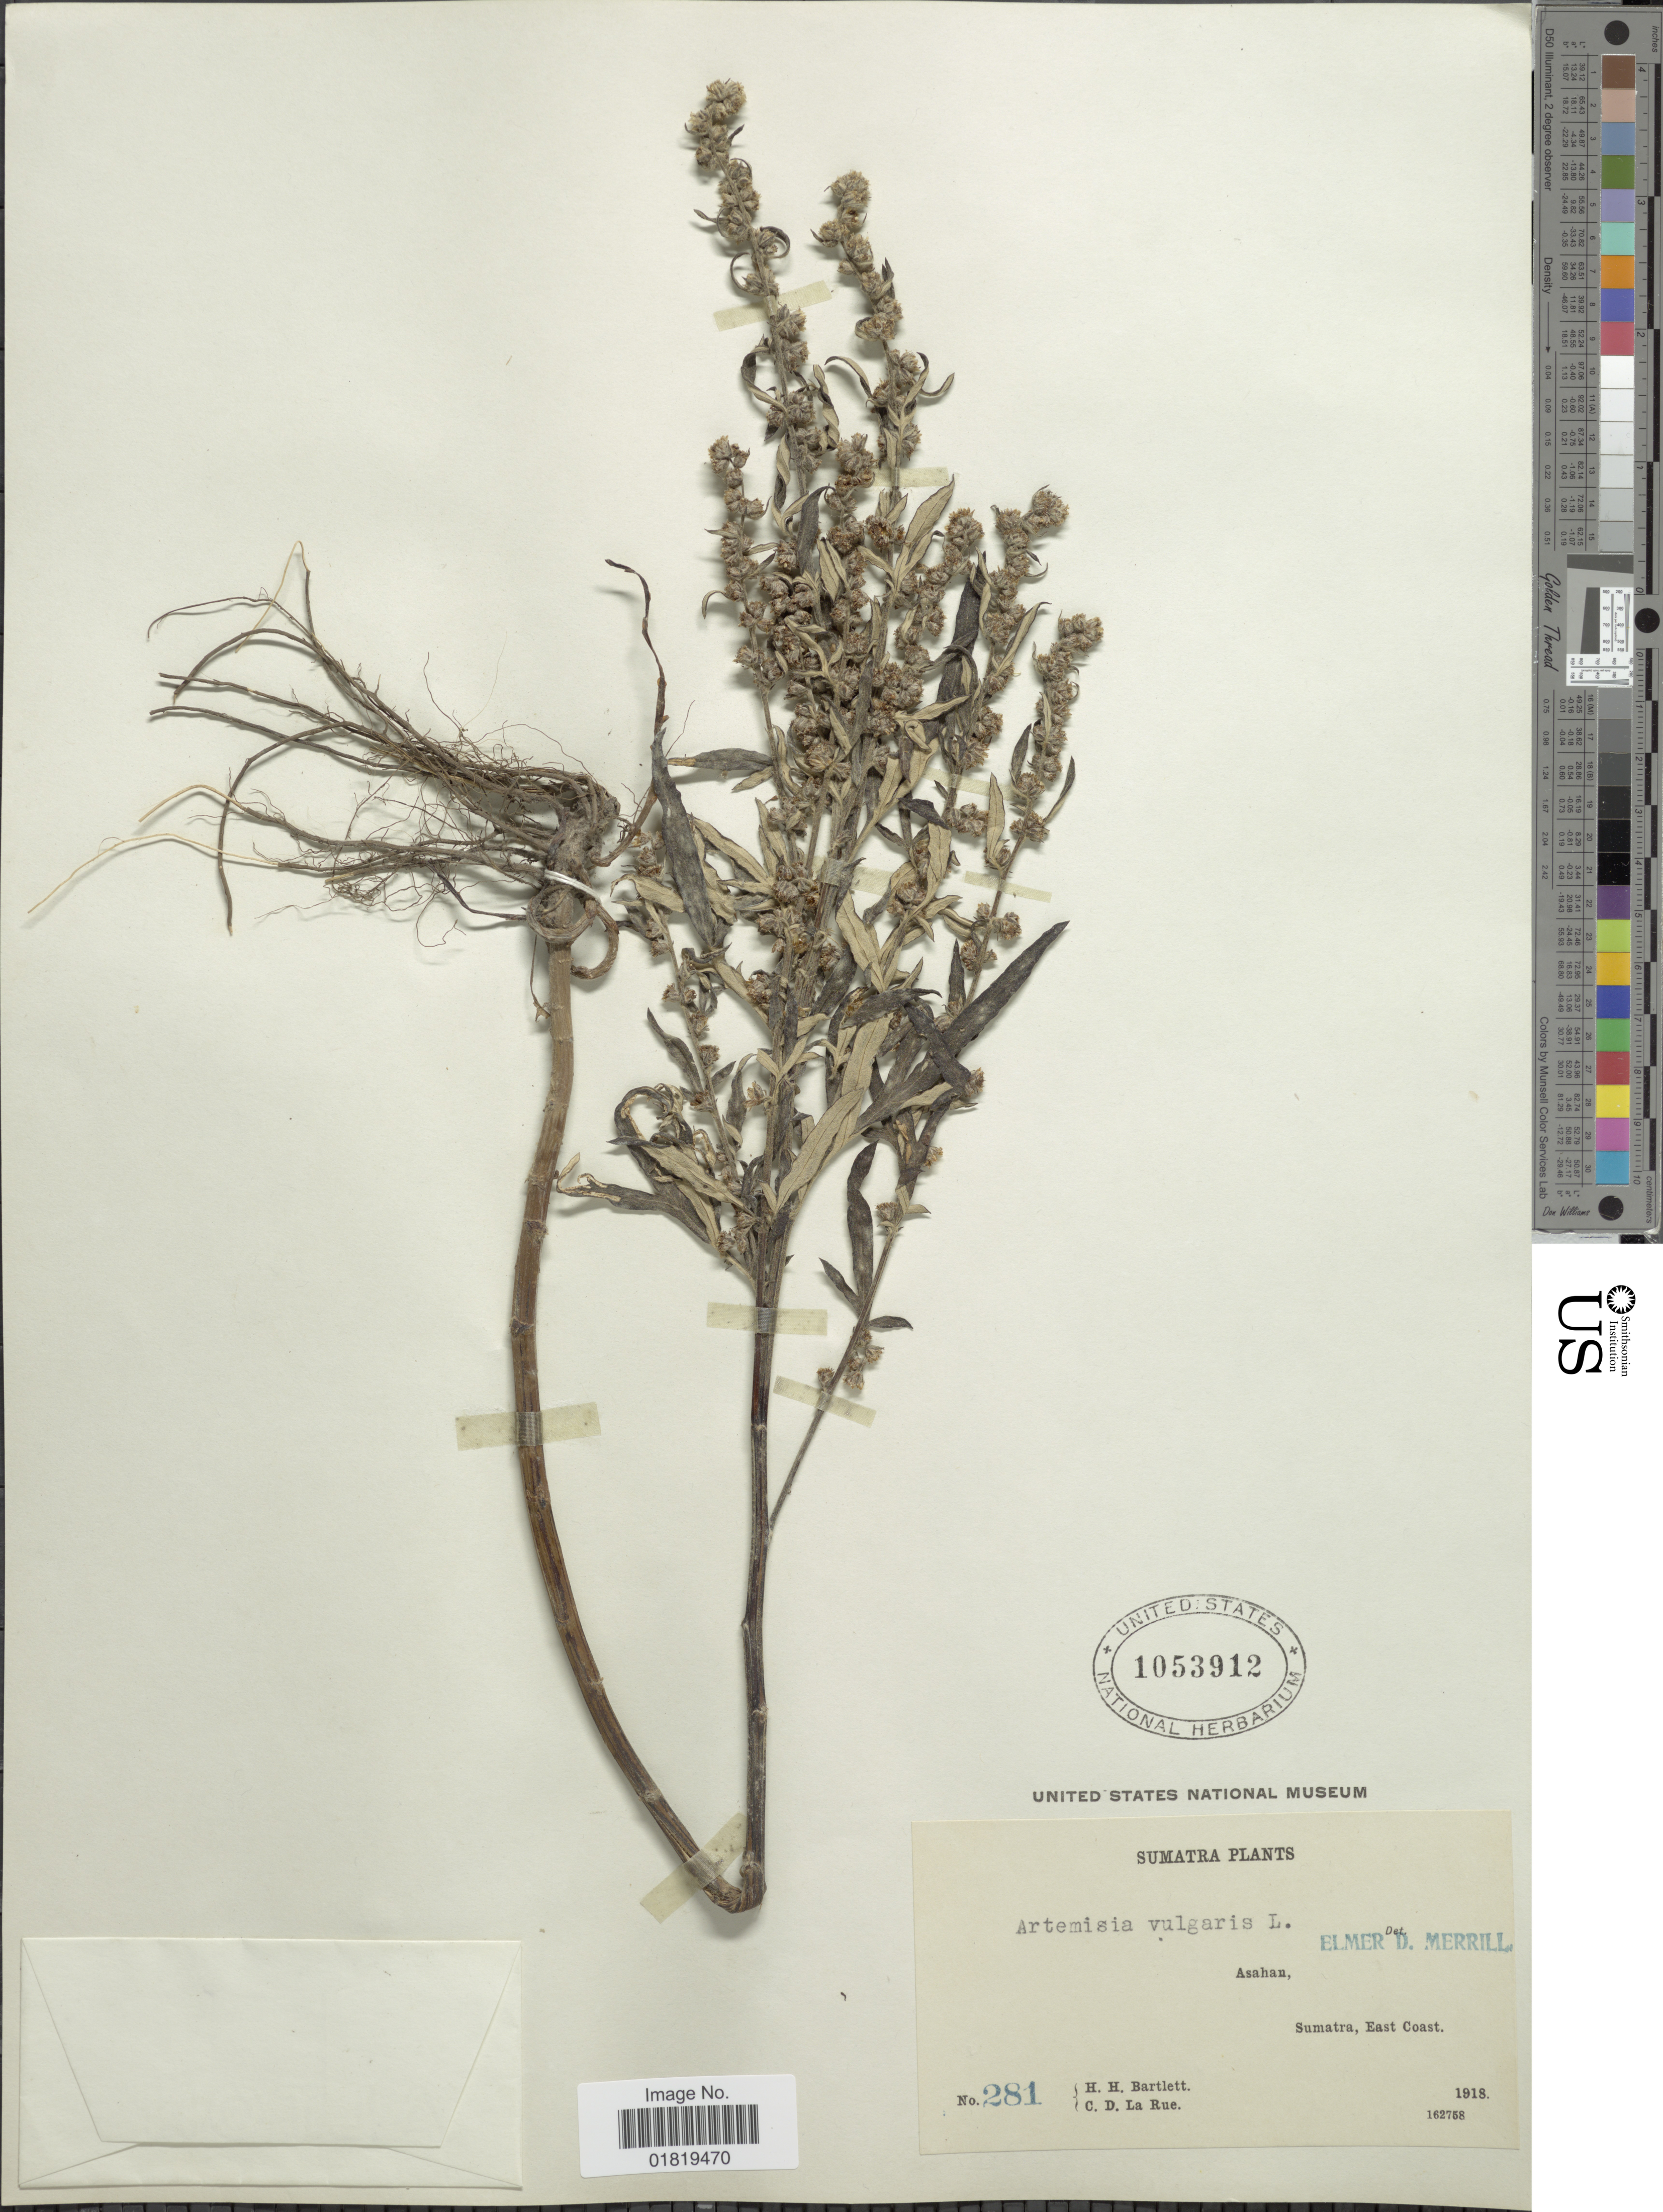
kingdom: Plantae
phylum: Tracheophyta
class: Magnoliopsida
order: Asterales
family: Asteraceae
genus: Artemisia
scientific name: Artemisia vulgaris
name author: L.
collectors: H. H. Bartlett & C. La Rue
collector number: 281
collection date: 1918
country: Indonesia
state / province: Sumatra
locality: Asahau, Sumatra, East Coast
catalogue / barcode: US 1053912